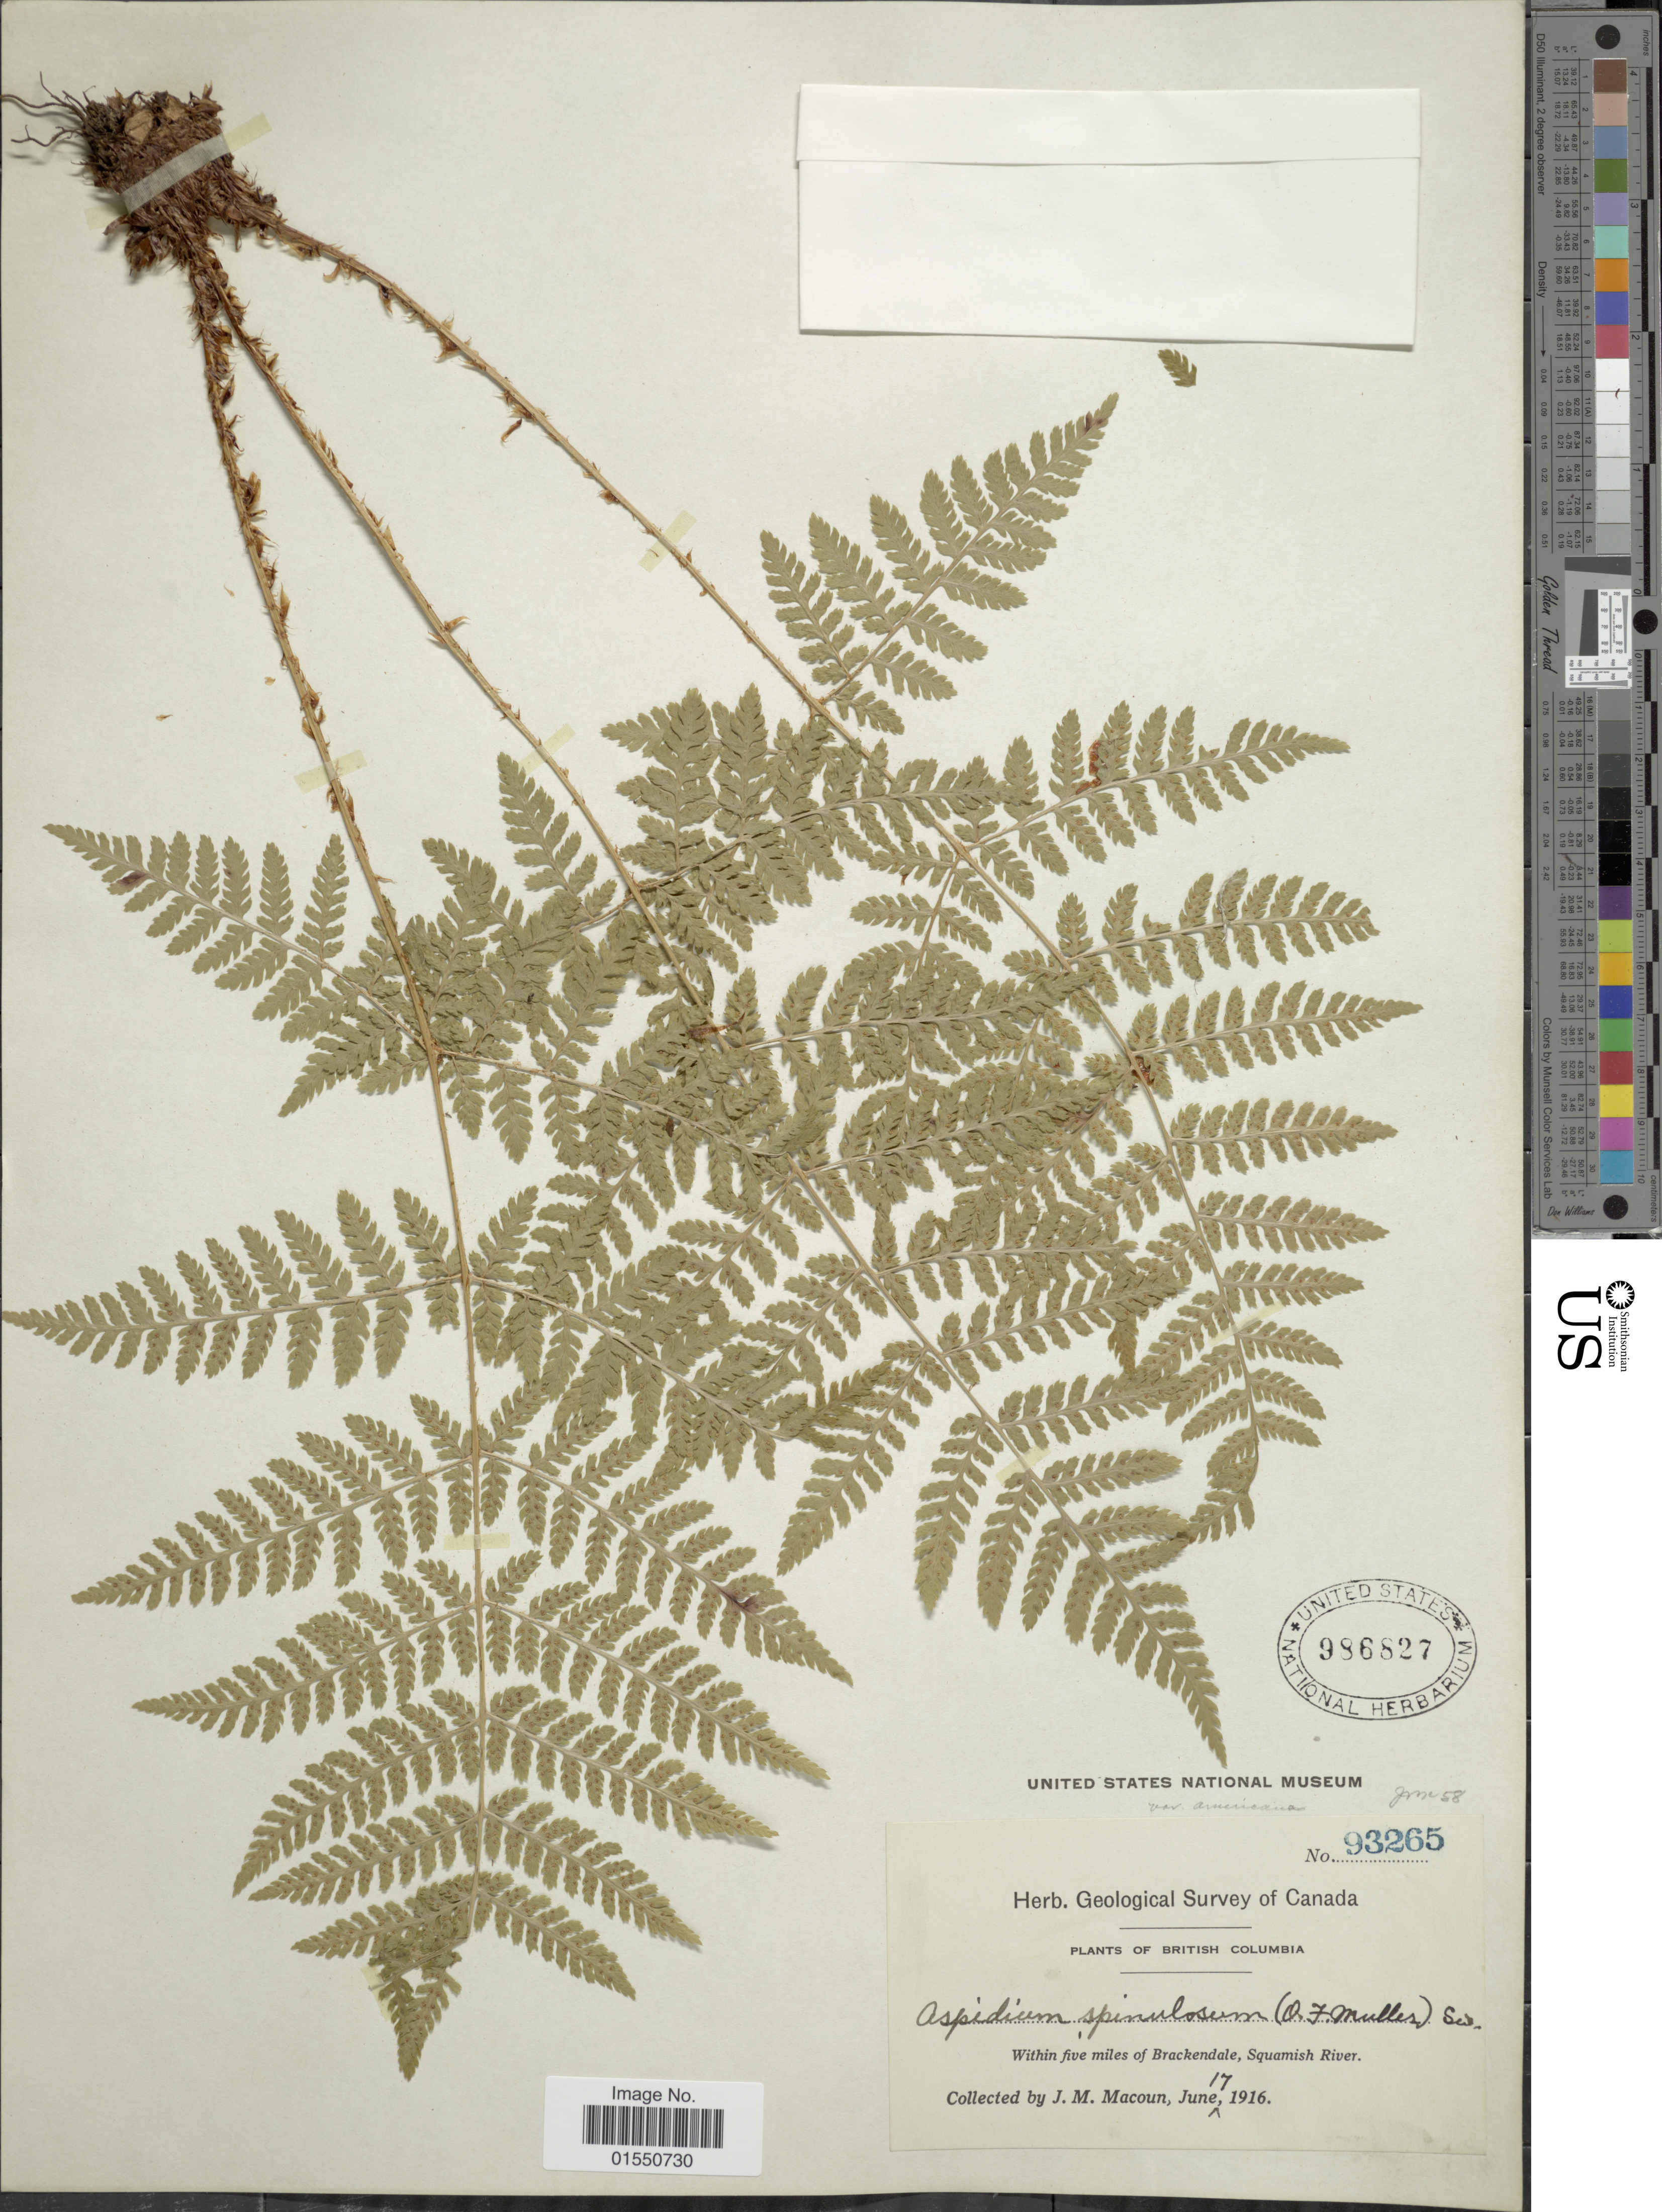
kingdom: Plantae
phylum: Tracheophyta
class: Polypodiopsida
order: Polypodiales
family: Dryopteridaceae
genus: Dryopteris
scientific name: Dryopteris expansa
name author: (C. Presl) Fraser-Jenk. & Jermy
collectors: J. M. Macoun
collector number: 93265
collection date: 1916-06-17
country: Canada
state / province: British Columbia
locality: Within five miles of Brackendale, Squamish River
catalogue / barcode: US 986827